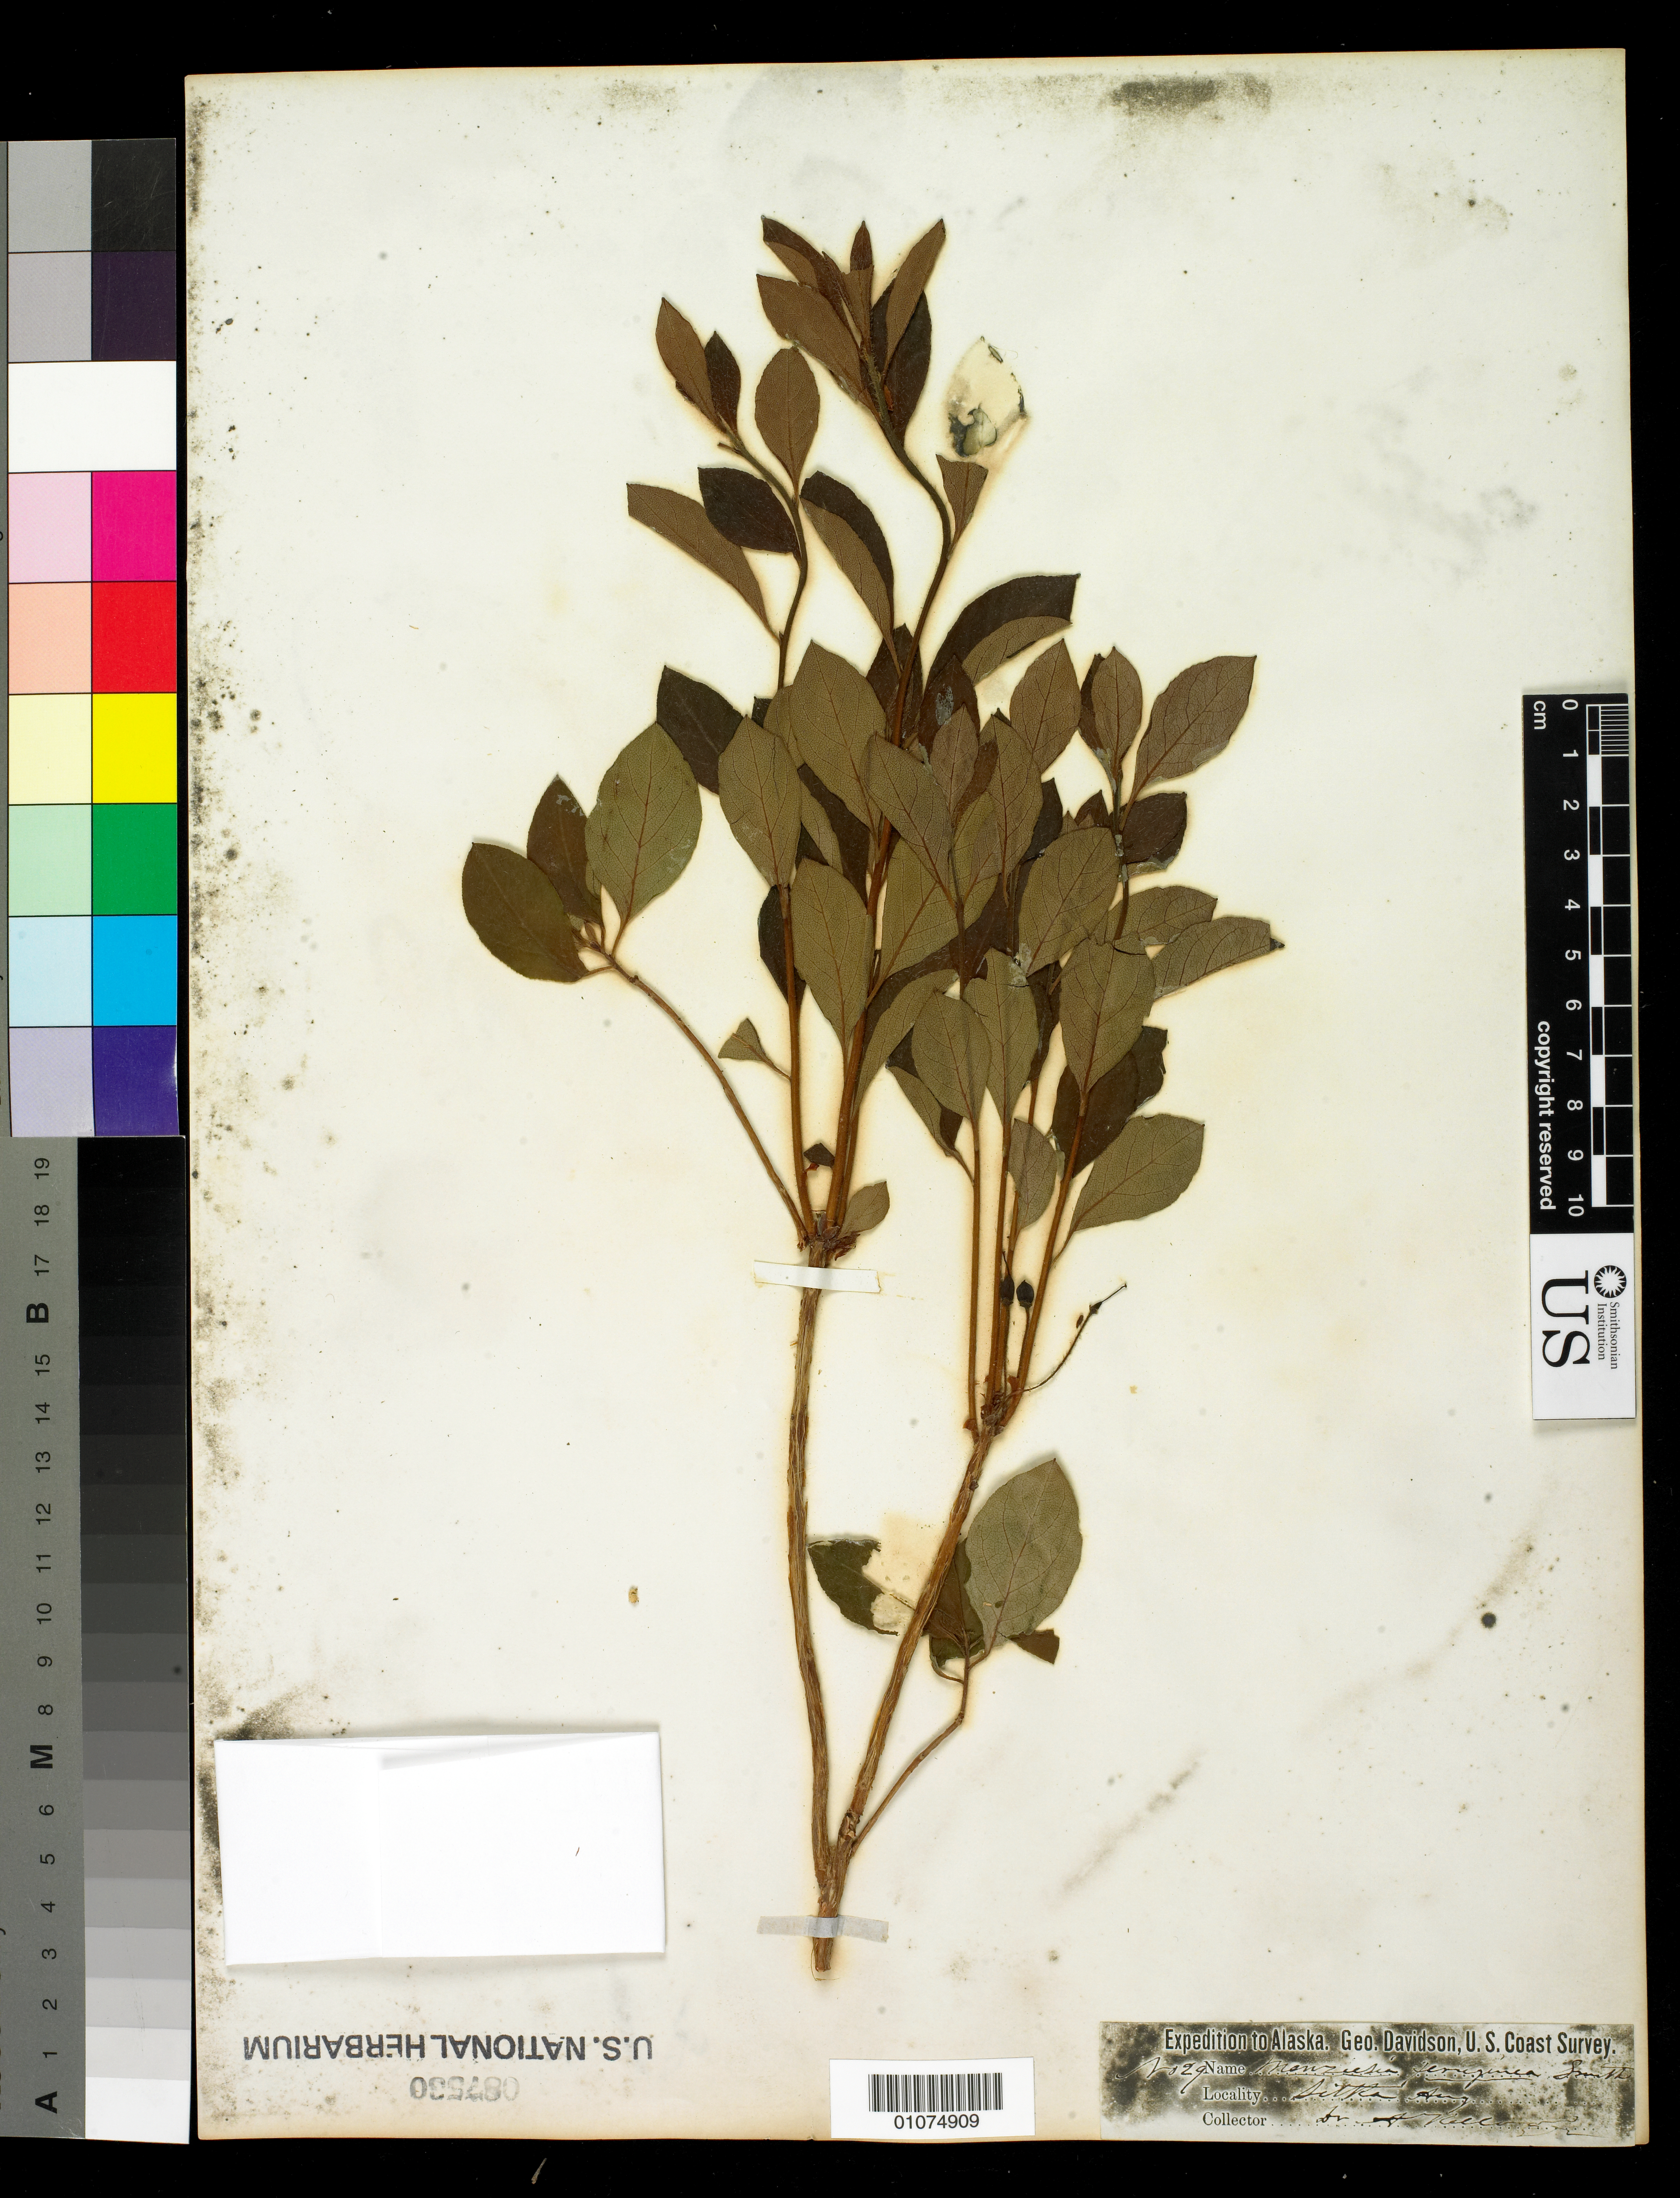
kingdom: Plantae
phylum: Tracheophyta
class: Magnoliopsida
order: Ericales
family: Ericaceae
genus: Menziesia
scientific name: Menziesia ferruginea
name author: Sm.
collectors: A. Kellogg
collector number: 29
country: United States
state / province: Alaska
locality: Sitka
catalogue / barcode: US 87530